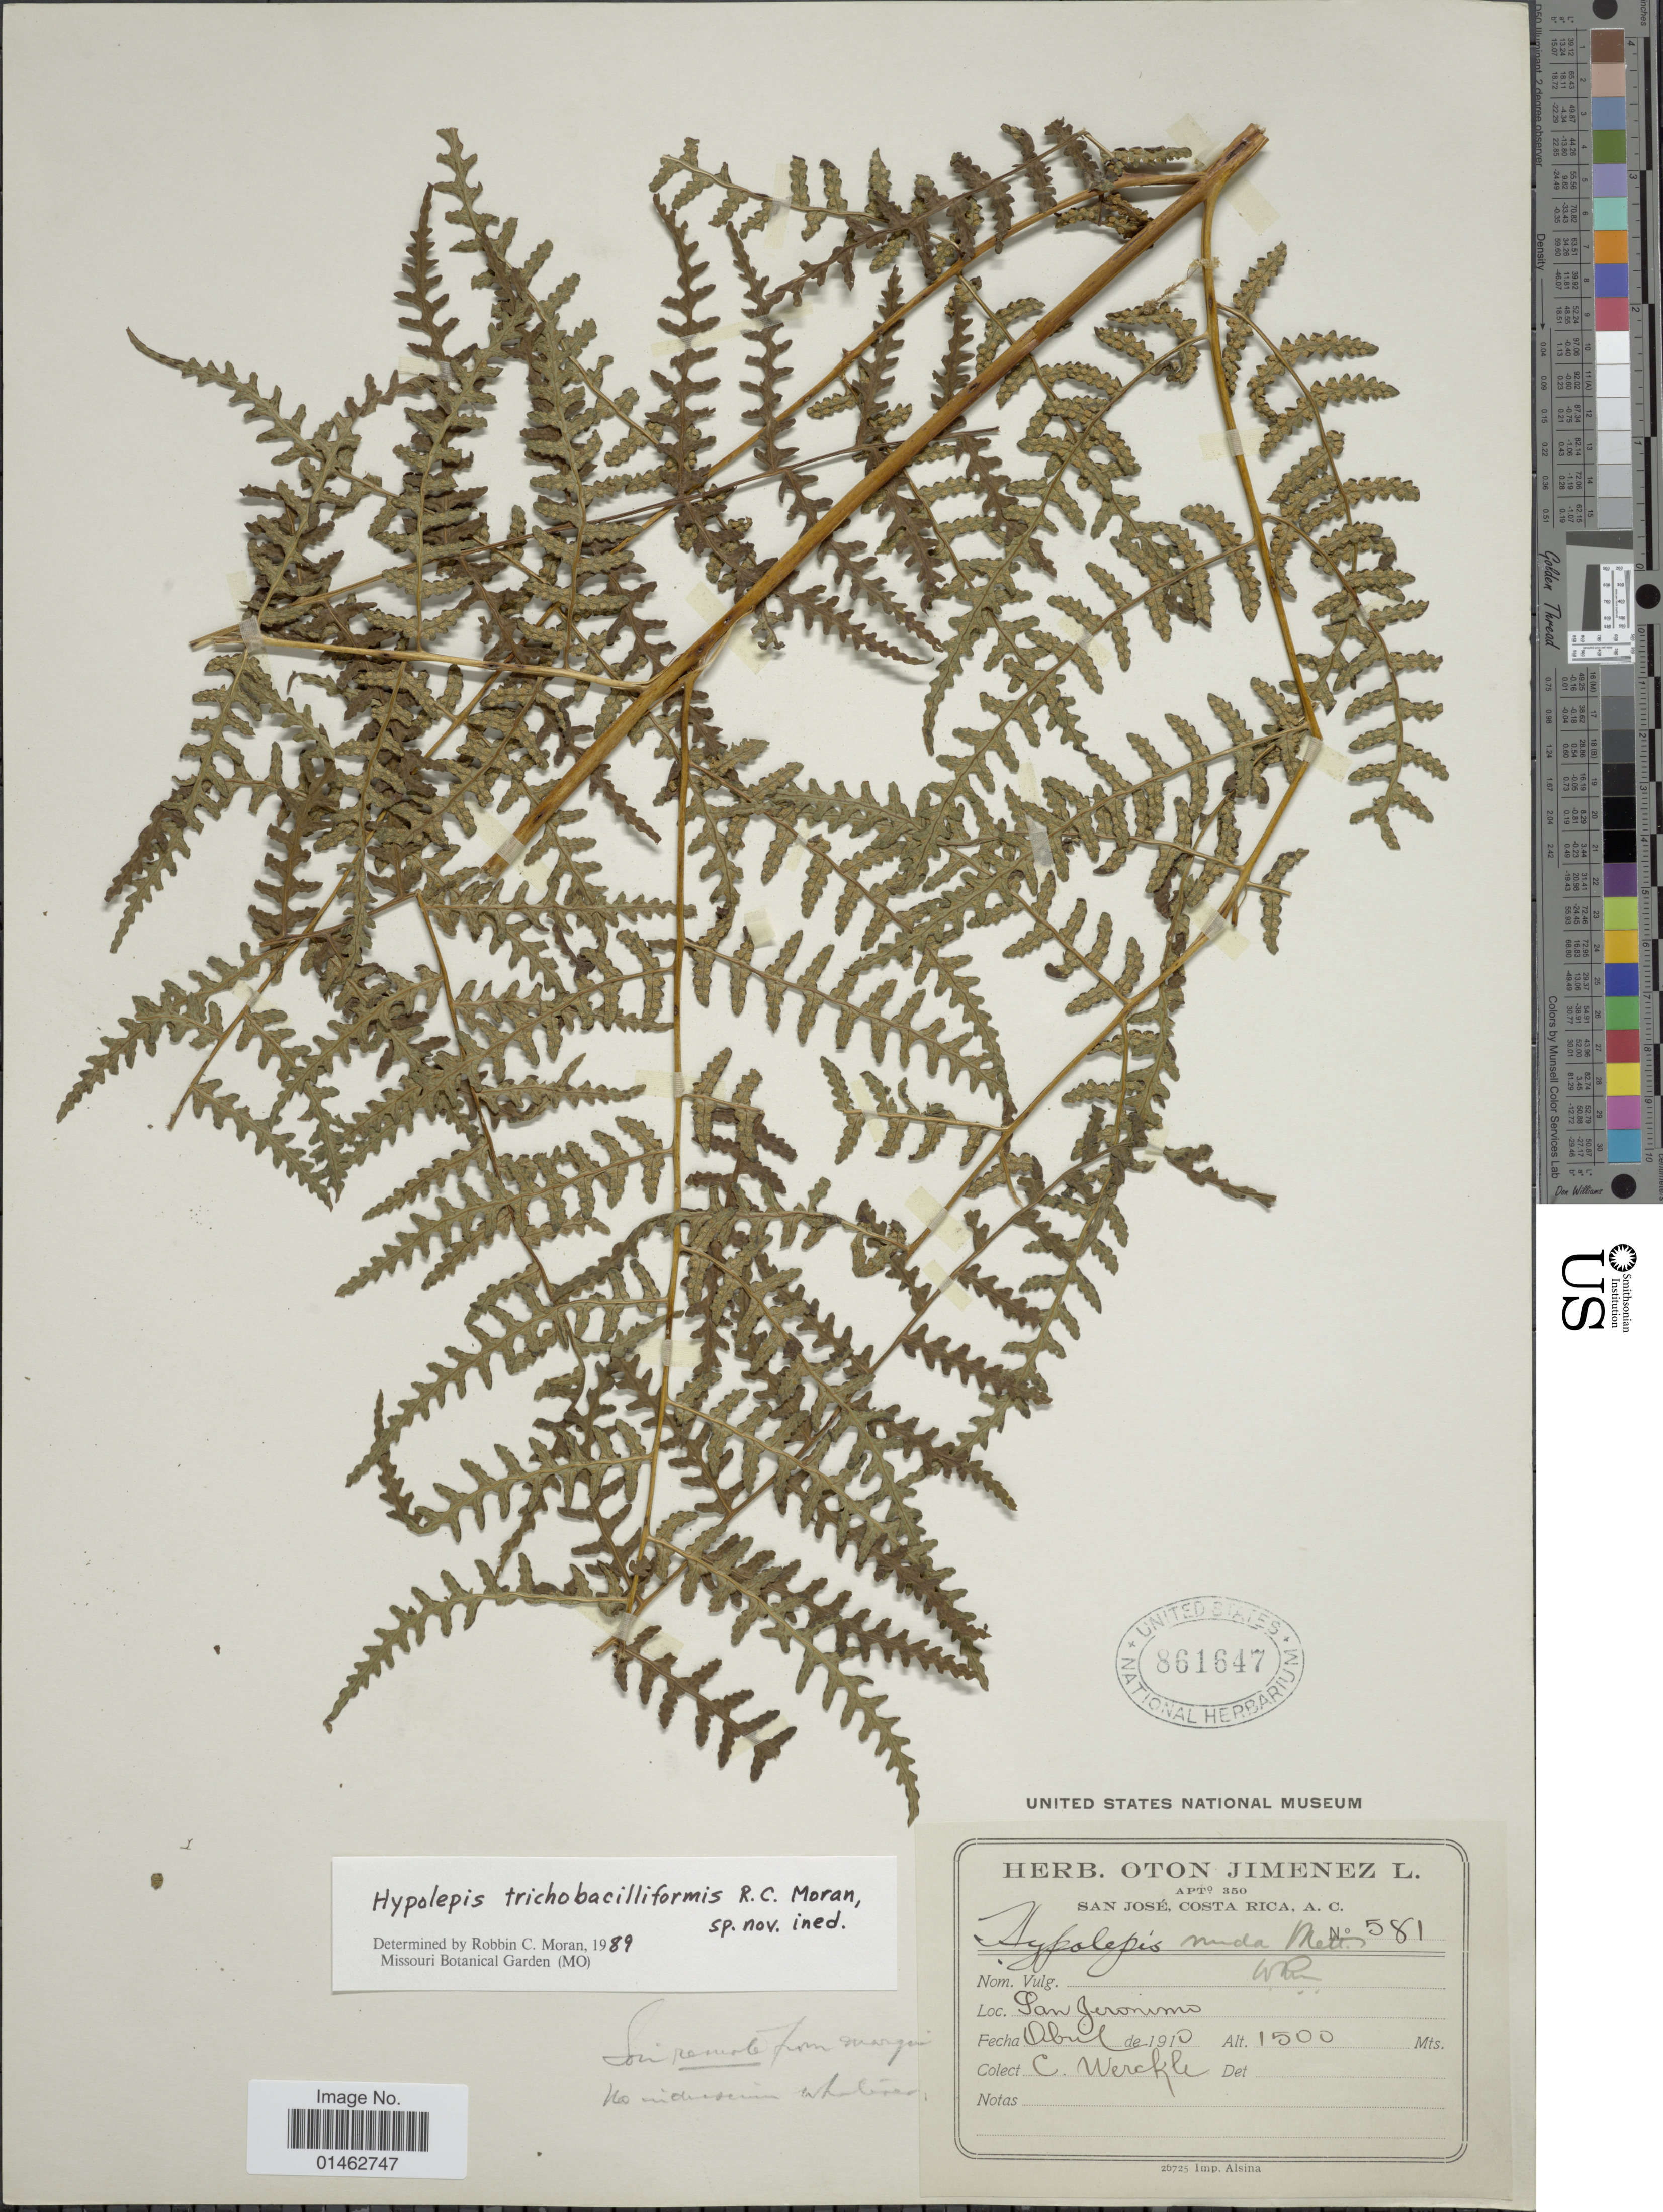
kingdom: Plantae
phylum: Tracheophyta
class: Polypodiopsida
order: Polypodiales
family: Dennstaedtiaceae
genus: Hypolepis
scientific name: Hypolepis trichobacilliformis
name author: R.C. Moran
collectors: C. Wercklé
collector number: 581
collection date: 1910-04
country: Costa Rica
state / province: San José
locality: San Jeronimo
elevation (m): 1500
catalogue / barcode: US 861647